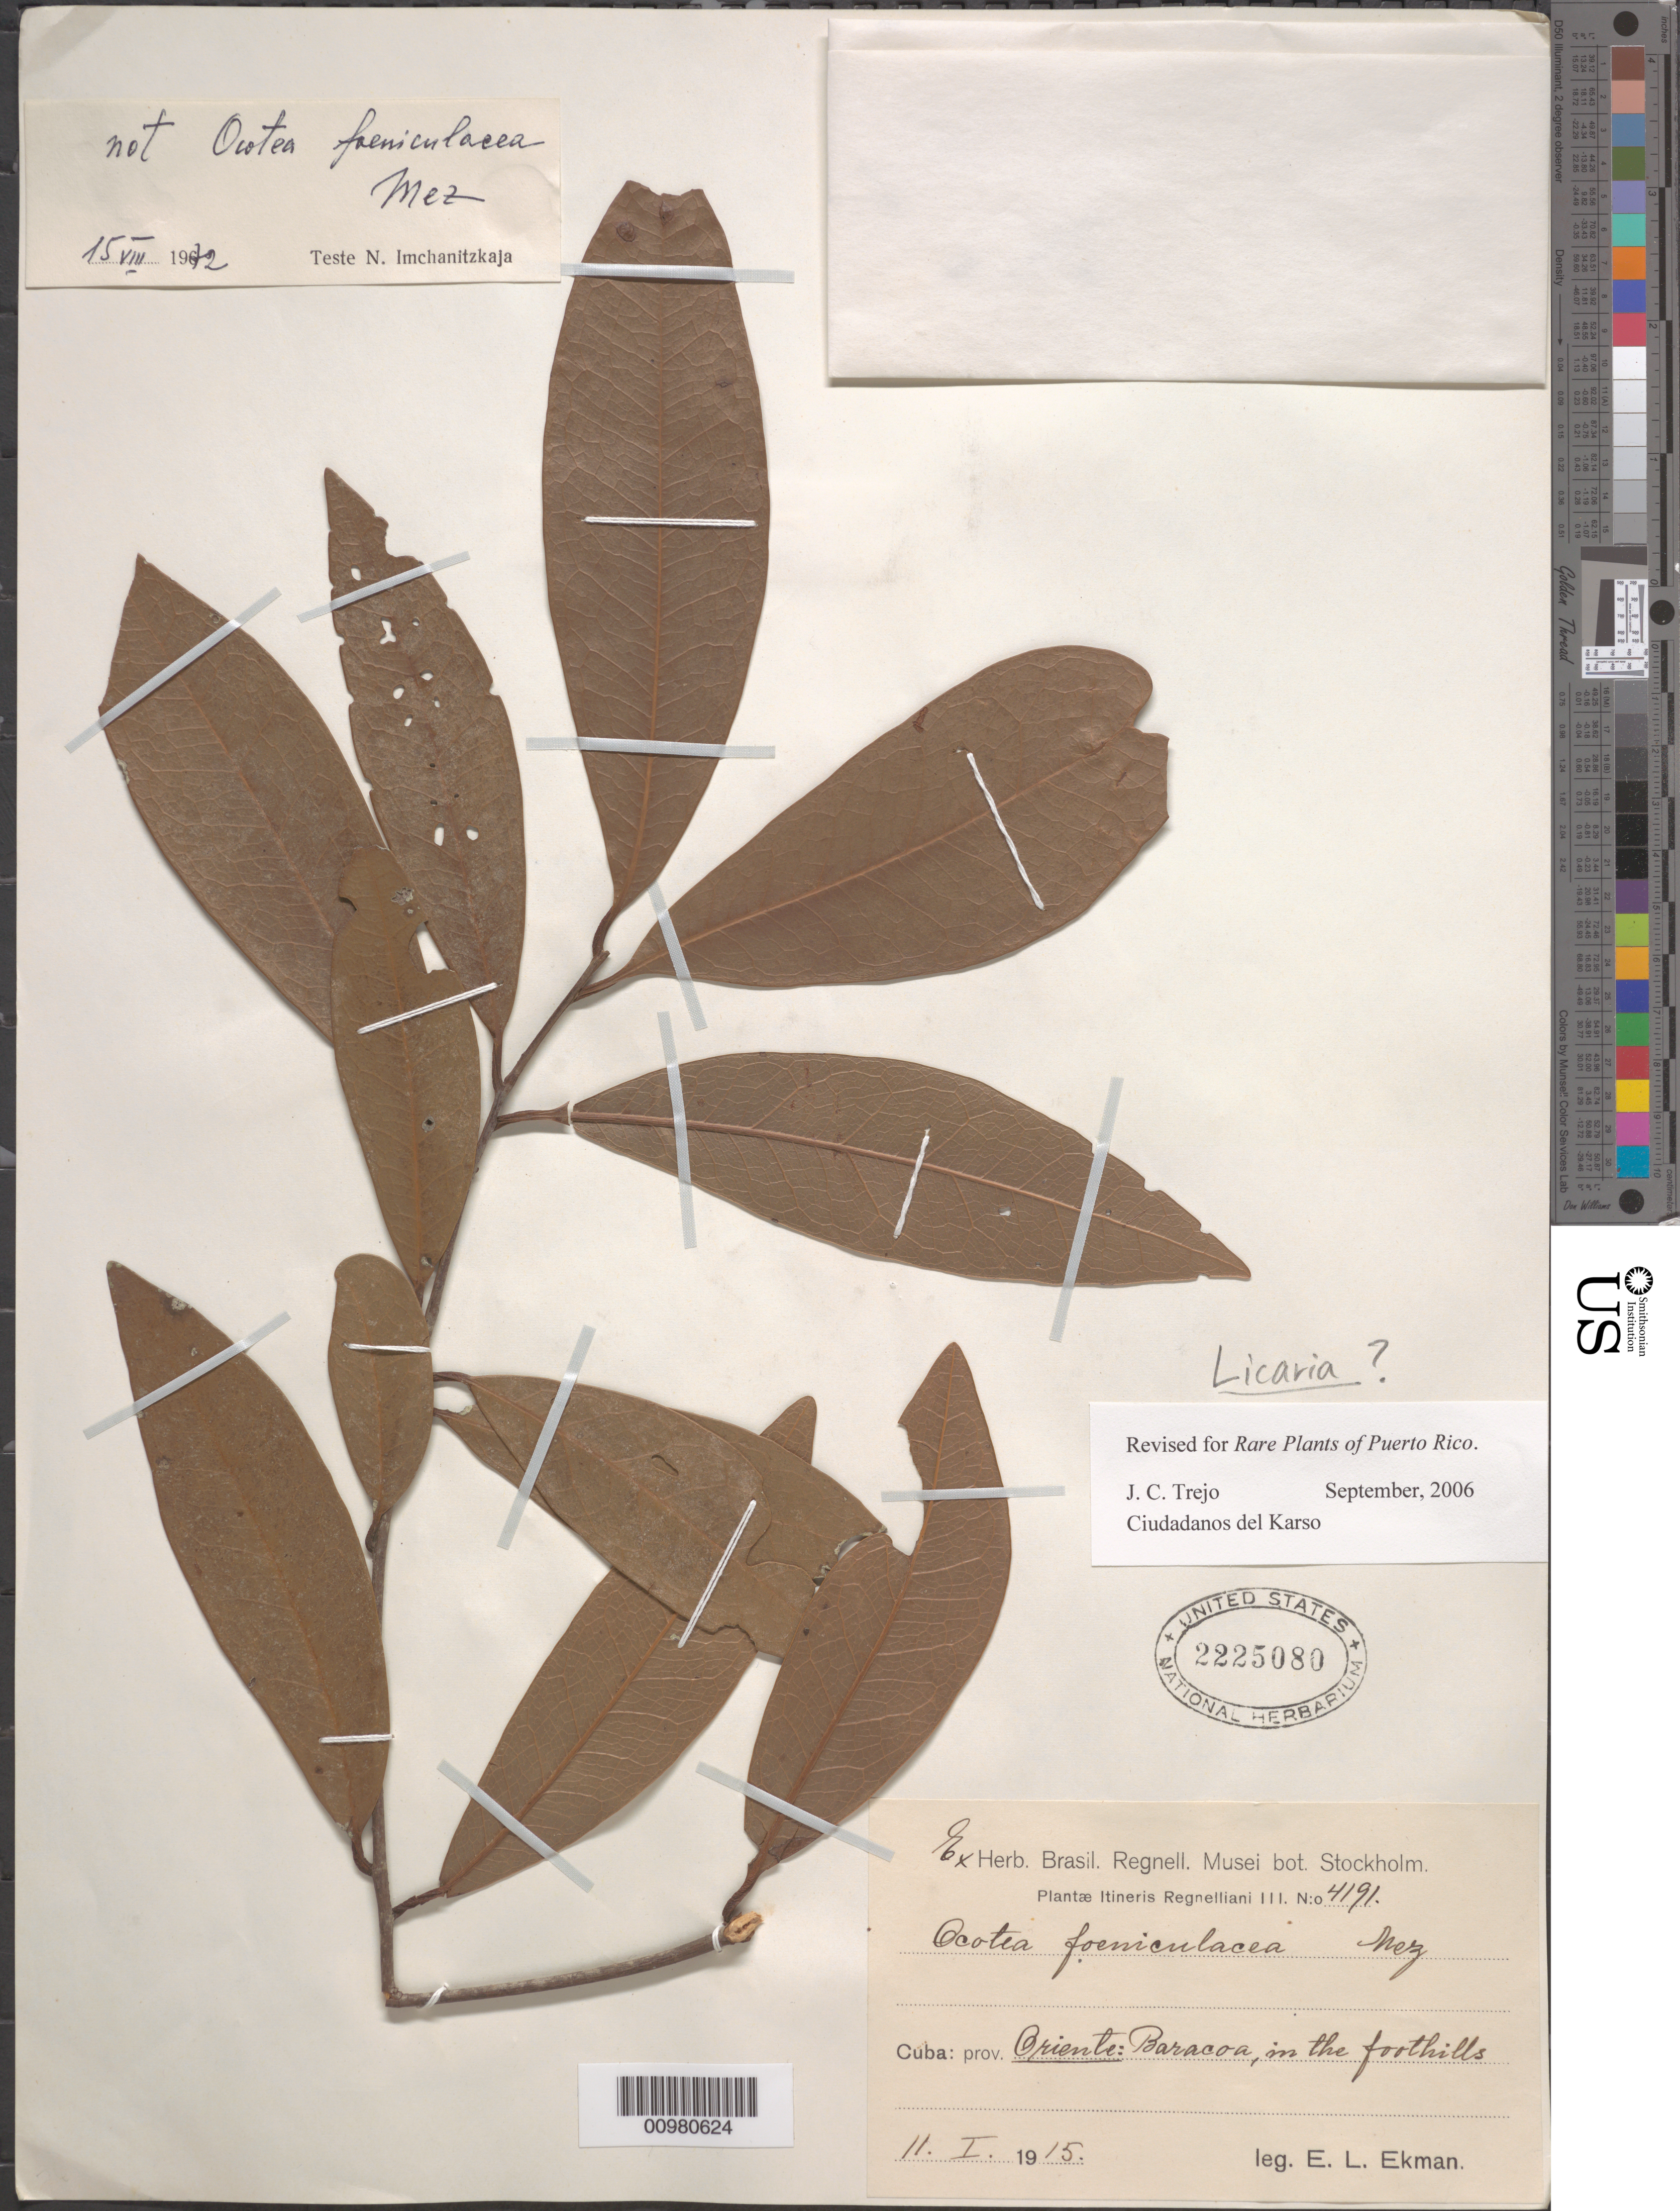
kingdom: Plantae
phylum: Tracheophyta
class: Magnoliopsida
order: Laurales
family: Lauraceae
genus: Licaria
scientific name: Licaria sp.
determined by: Trejo-Torres, J. C.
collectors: E. L. Ekman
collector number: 4191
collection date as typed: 11 Jan 1915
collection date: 1915-01-11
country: Cuba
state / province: Guantanamo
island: Cuba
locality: Baracoa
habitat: In the foothills.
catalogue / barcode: US 2225080